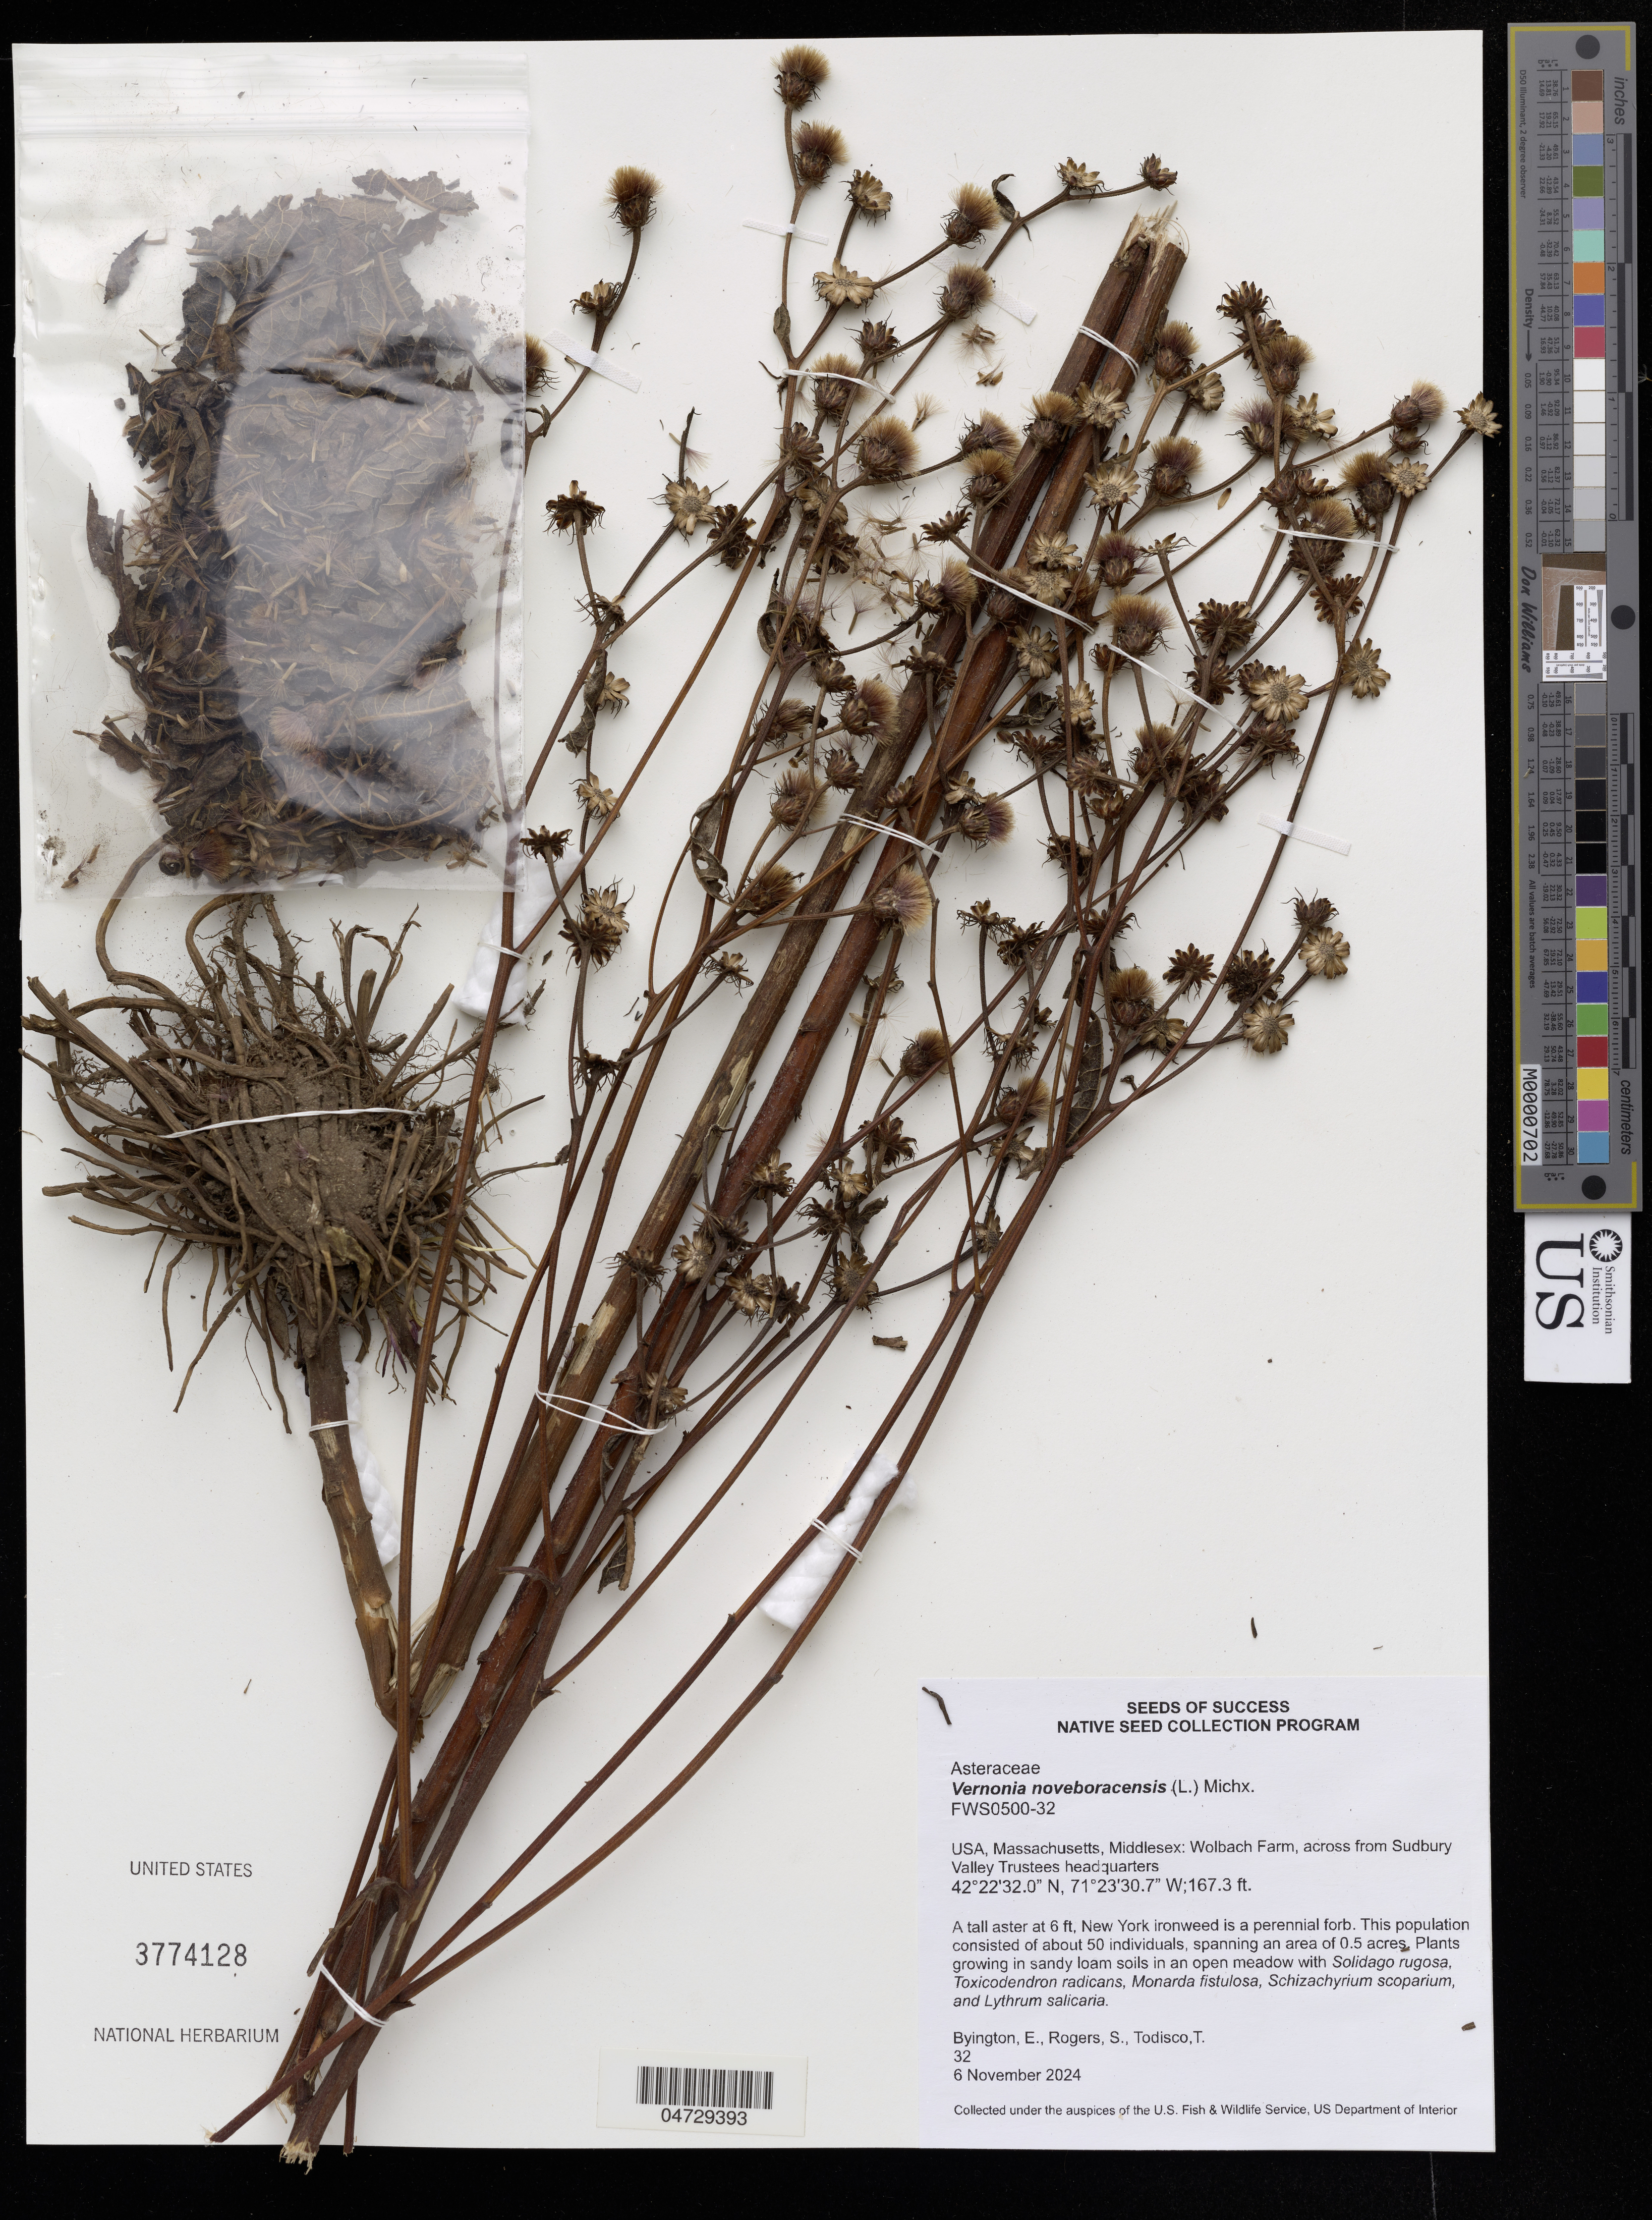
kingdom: Plantae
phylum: Tracheophyta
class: Magnoliopsida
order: Asterales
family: Asteraceae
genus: Vernonia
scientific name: Vernonia noveboracensis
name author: (L.) Michx.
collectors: E. Byington, S. Rogers & T. Todisco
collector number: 32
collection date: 2024-11-06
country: United States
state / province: Massachusetts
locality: Middlesex: Wolbach Farm, across from Sudbury Valley Trustees headquarters.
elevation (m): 510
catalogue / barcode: US 3774128